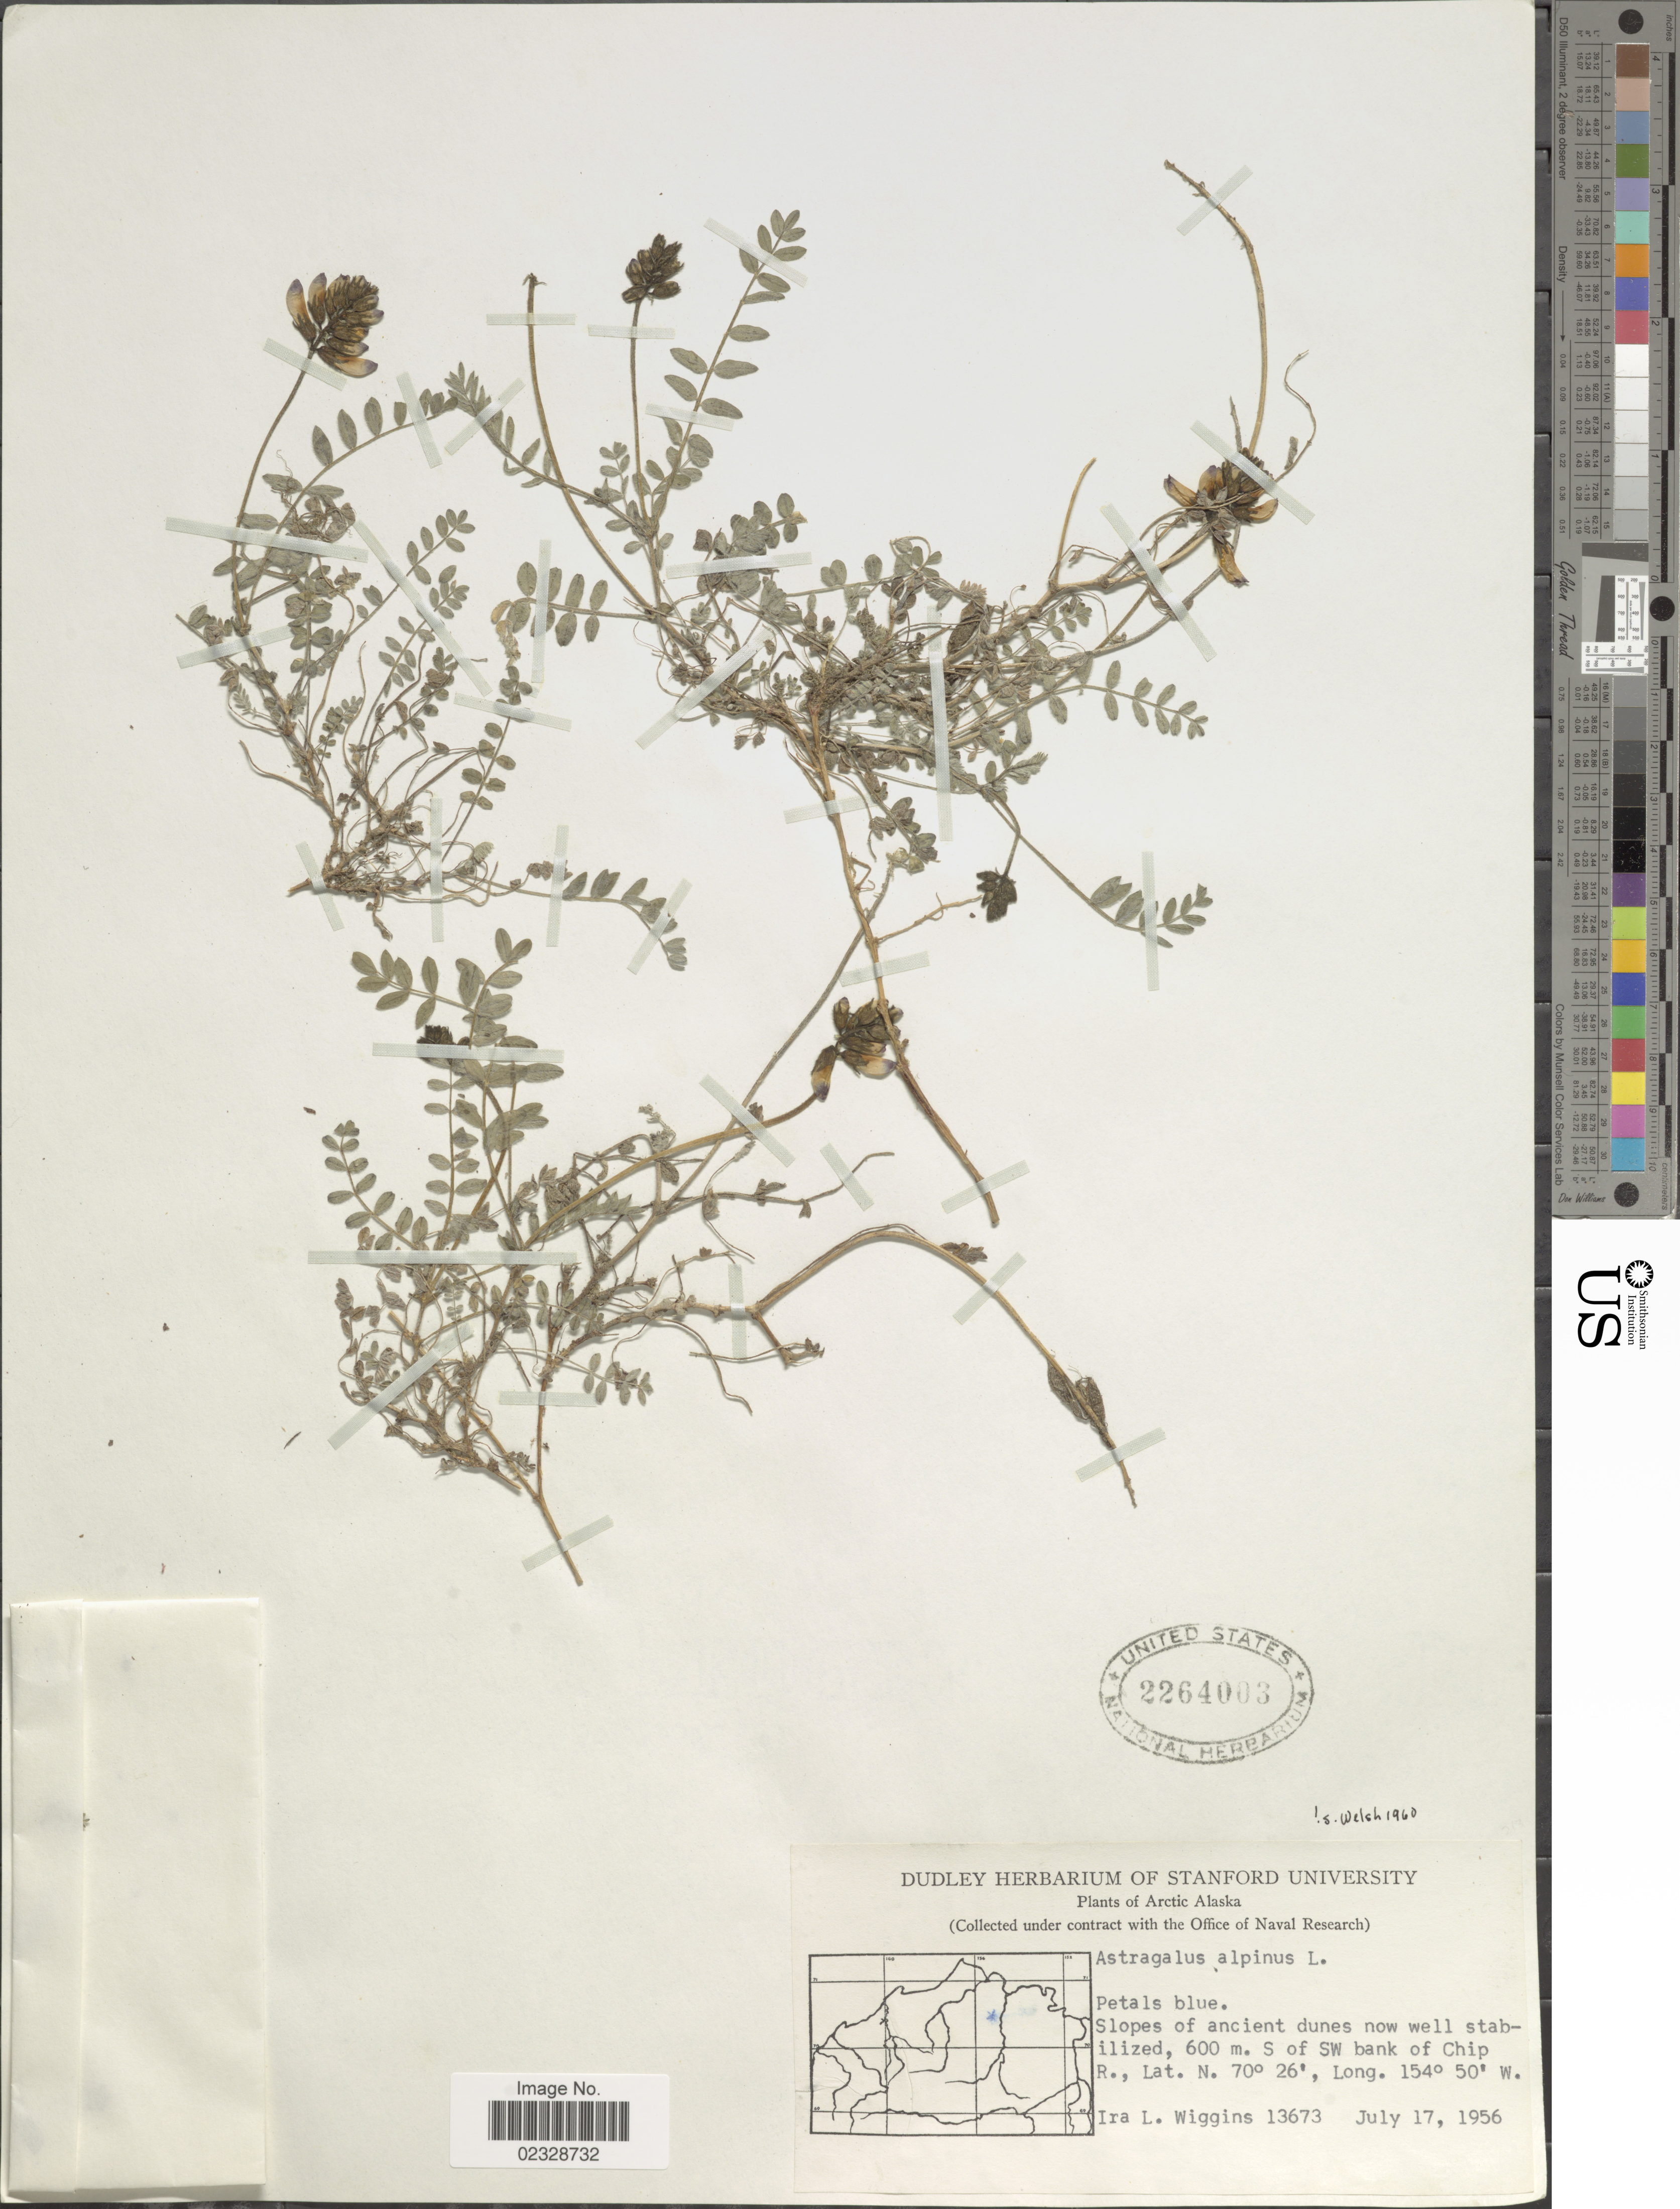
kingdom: Plantae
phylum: Tracheophyta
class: Magnoliopsida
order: Fabales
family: Fabaceae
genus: Astragalus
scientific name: Astragalus alpinus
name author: L.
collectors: I. L. Wiggins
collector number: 13673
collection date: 1956-07-17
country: United States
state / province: Alaska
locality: Arctic Alaska, S of SW bank of Chip R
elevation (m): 600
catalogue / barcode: US 2264003